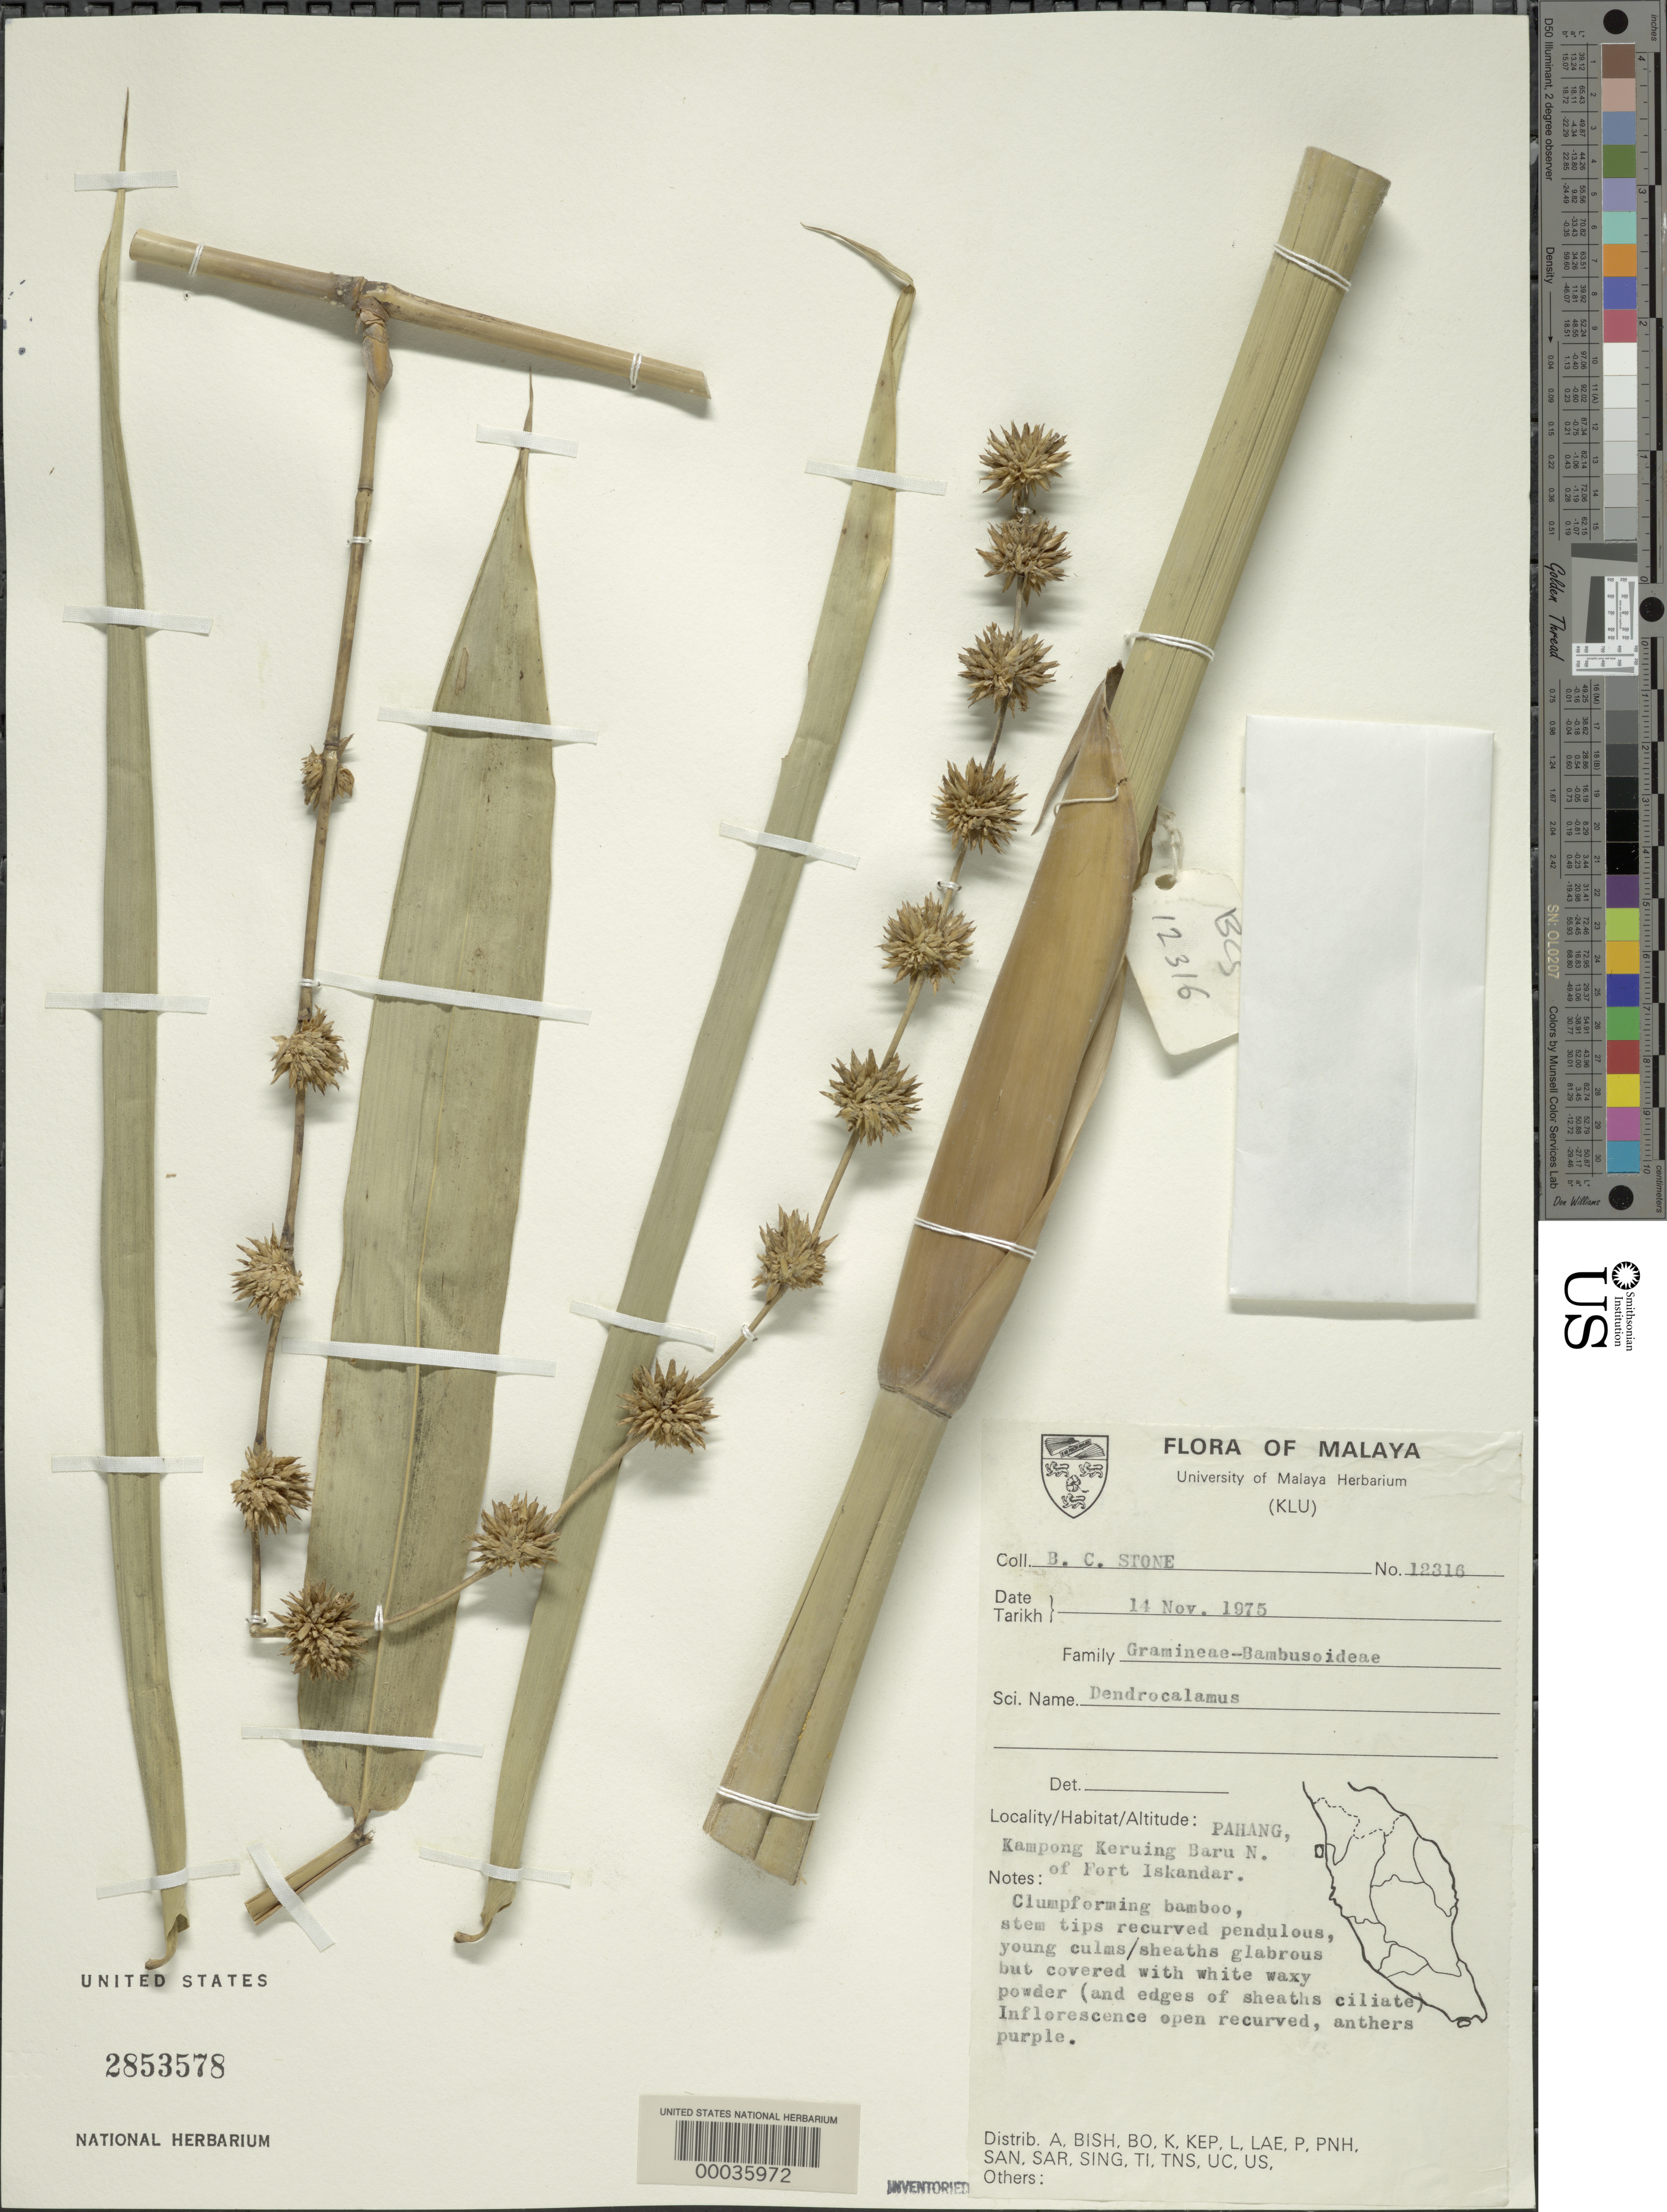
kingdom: Plantae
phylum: Tracheophyta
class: Liliopsida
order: Poales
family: Poaceae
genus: Dendrocalamus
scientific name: Dendrocalamus sp.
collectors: B. C. Stone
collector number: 12316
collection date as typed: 14 Nov 1975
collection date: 1975-11-14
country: Malaysia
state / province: Pahang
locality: Pahang, kampong kerving baru n. of fort iskandar [Malay Peninsula]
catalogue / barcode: US 2853578